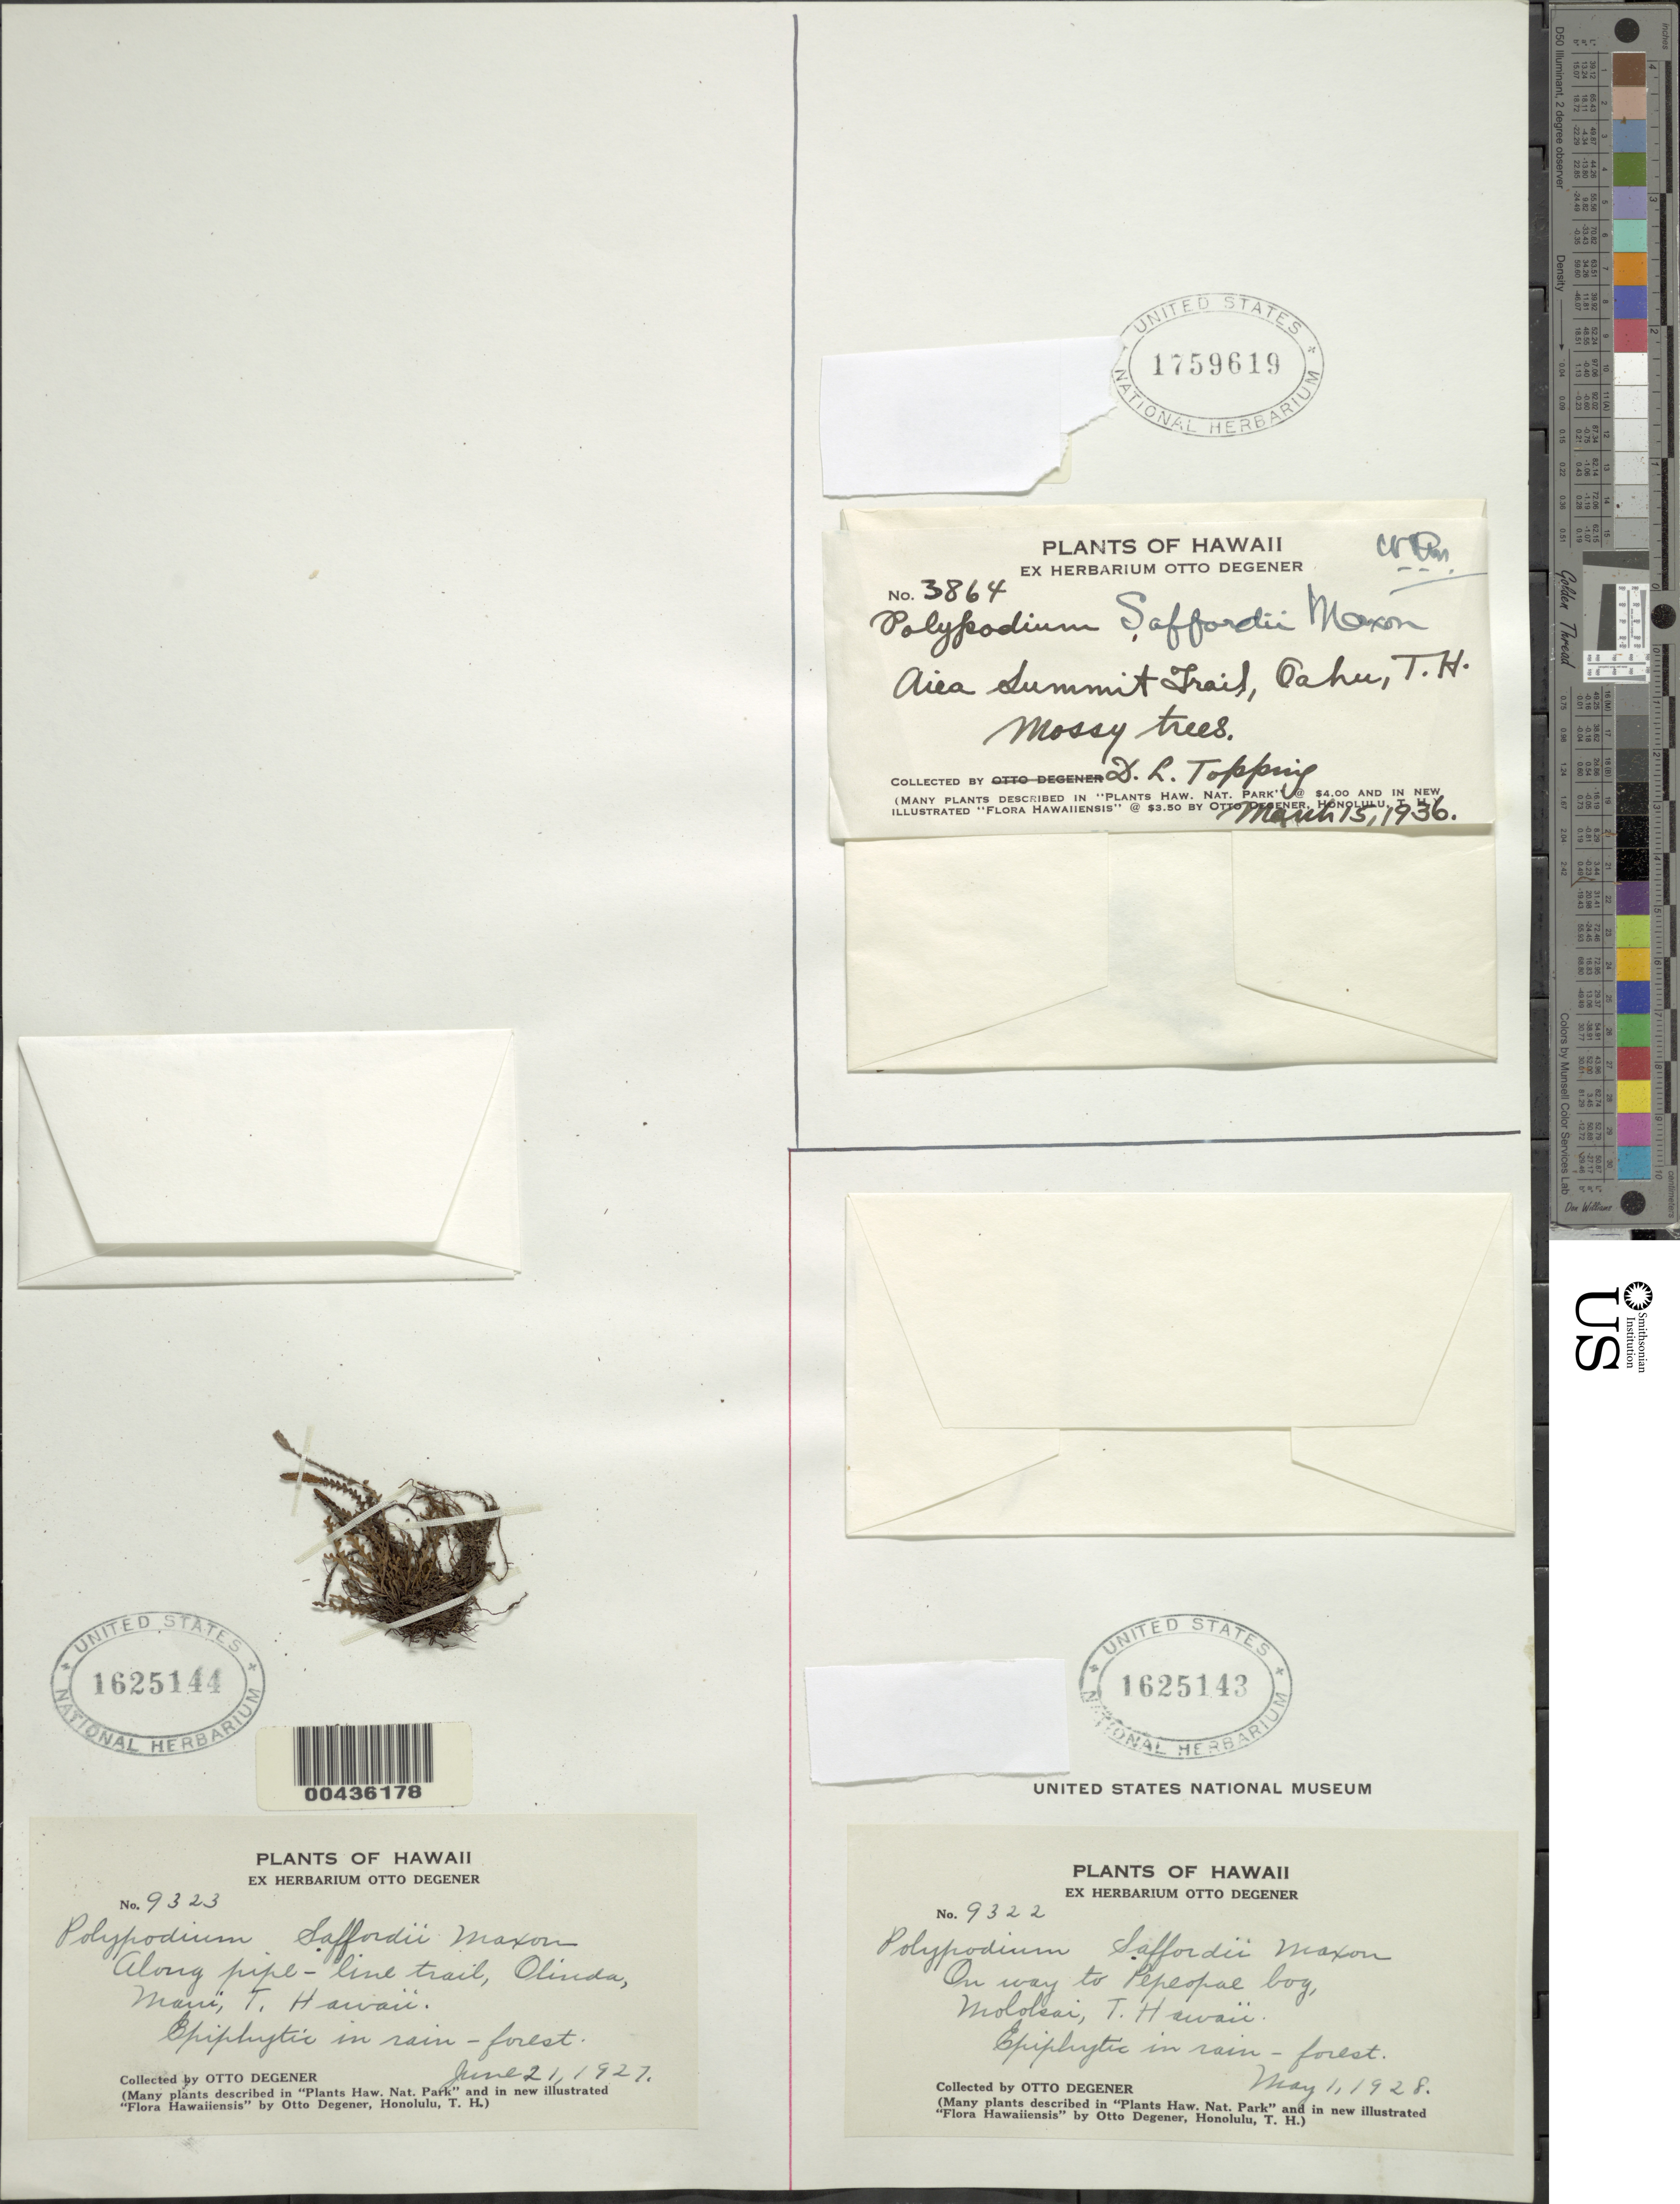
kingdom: Plantae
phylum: Tracheophyta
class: Polypodiopsida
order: Polypodiales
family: Polypodiaceae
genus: Stenogrammitis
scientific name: Stenogrammitis saffordii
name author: (Maxon) Labiak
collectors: O. Degener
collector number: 9323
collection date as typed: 21 Jun 1927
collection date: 1927-06-21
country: United States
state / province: Hawaii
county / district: Maui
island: Maui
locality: Along pipe-line trail, Olinda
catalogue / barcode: US 1625144